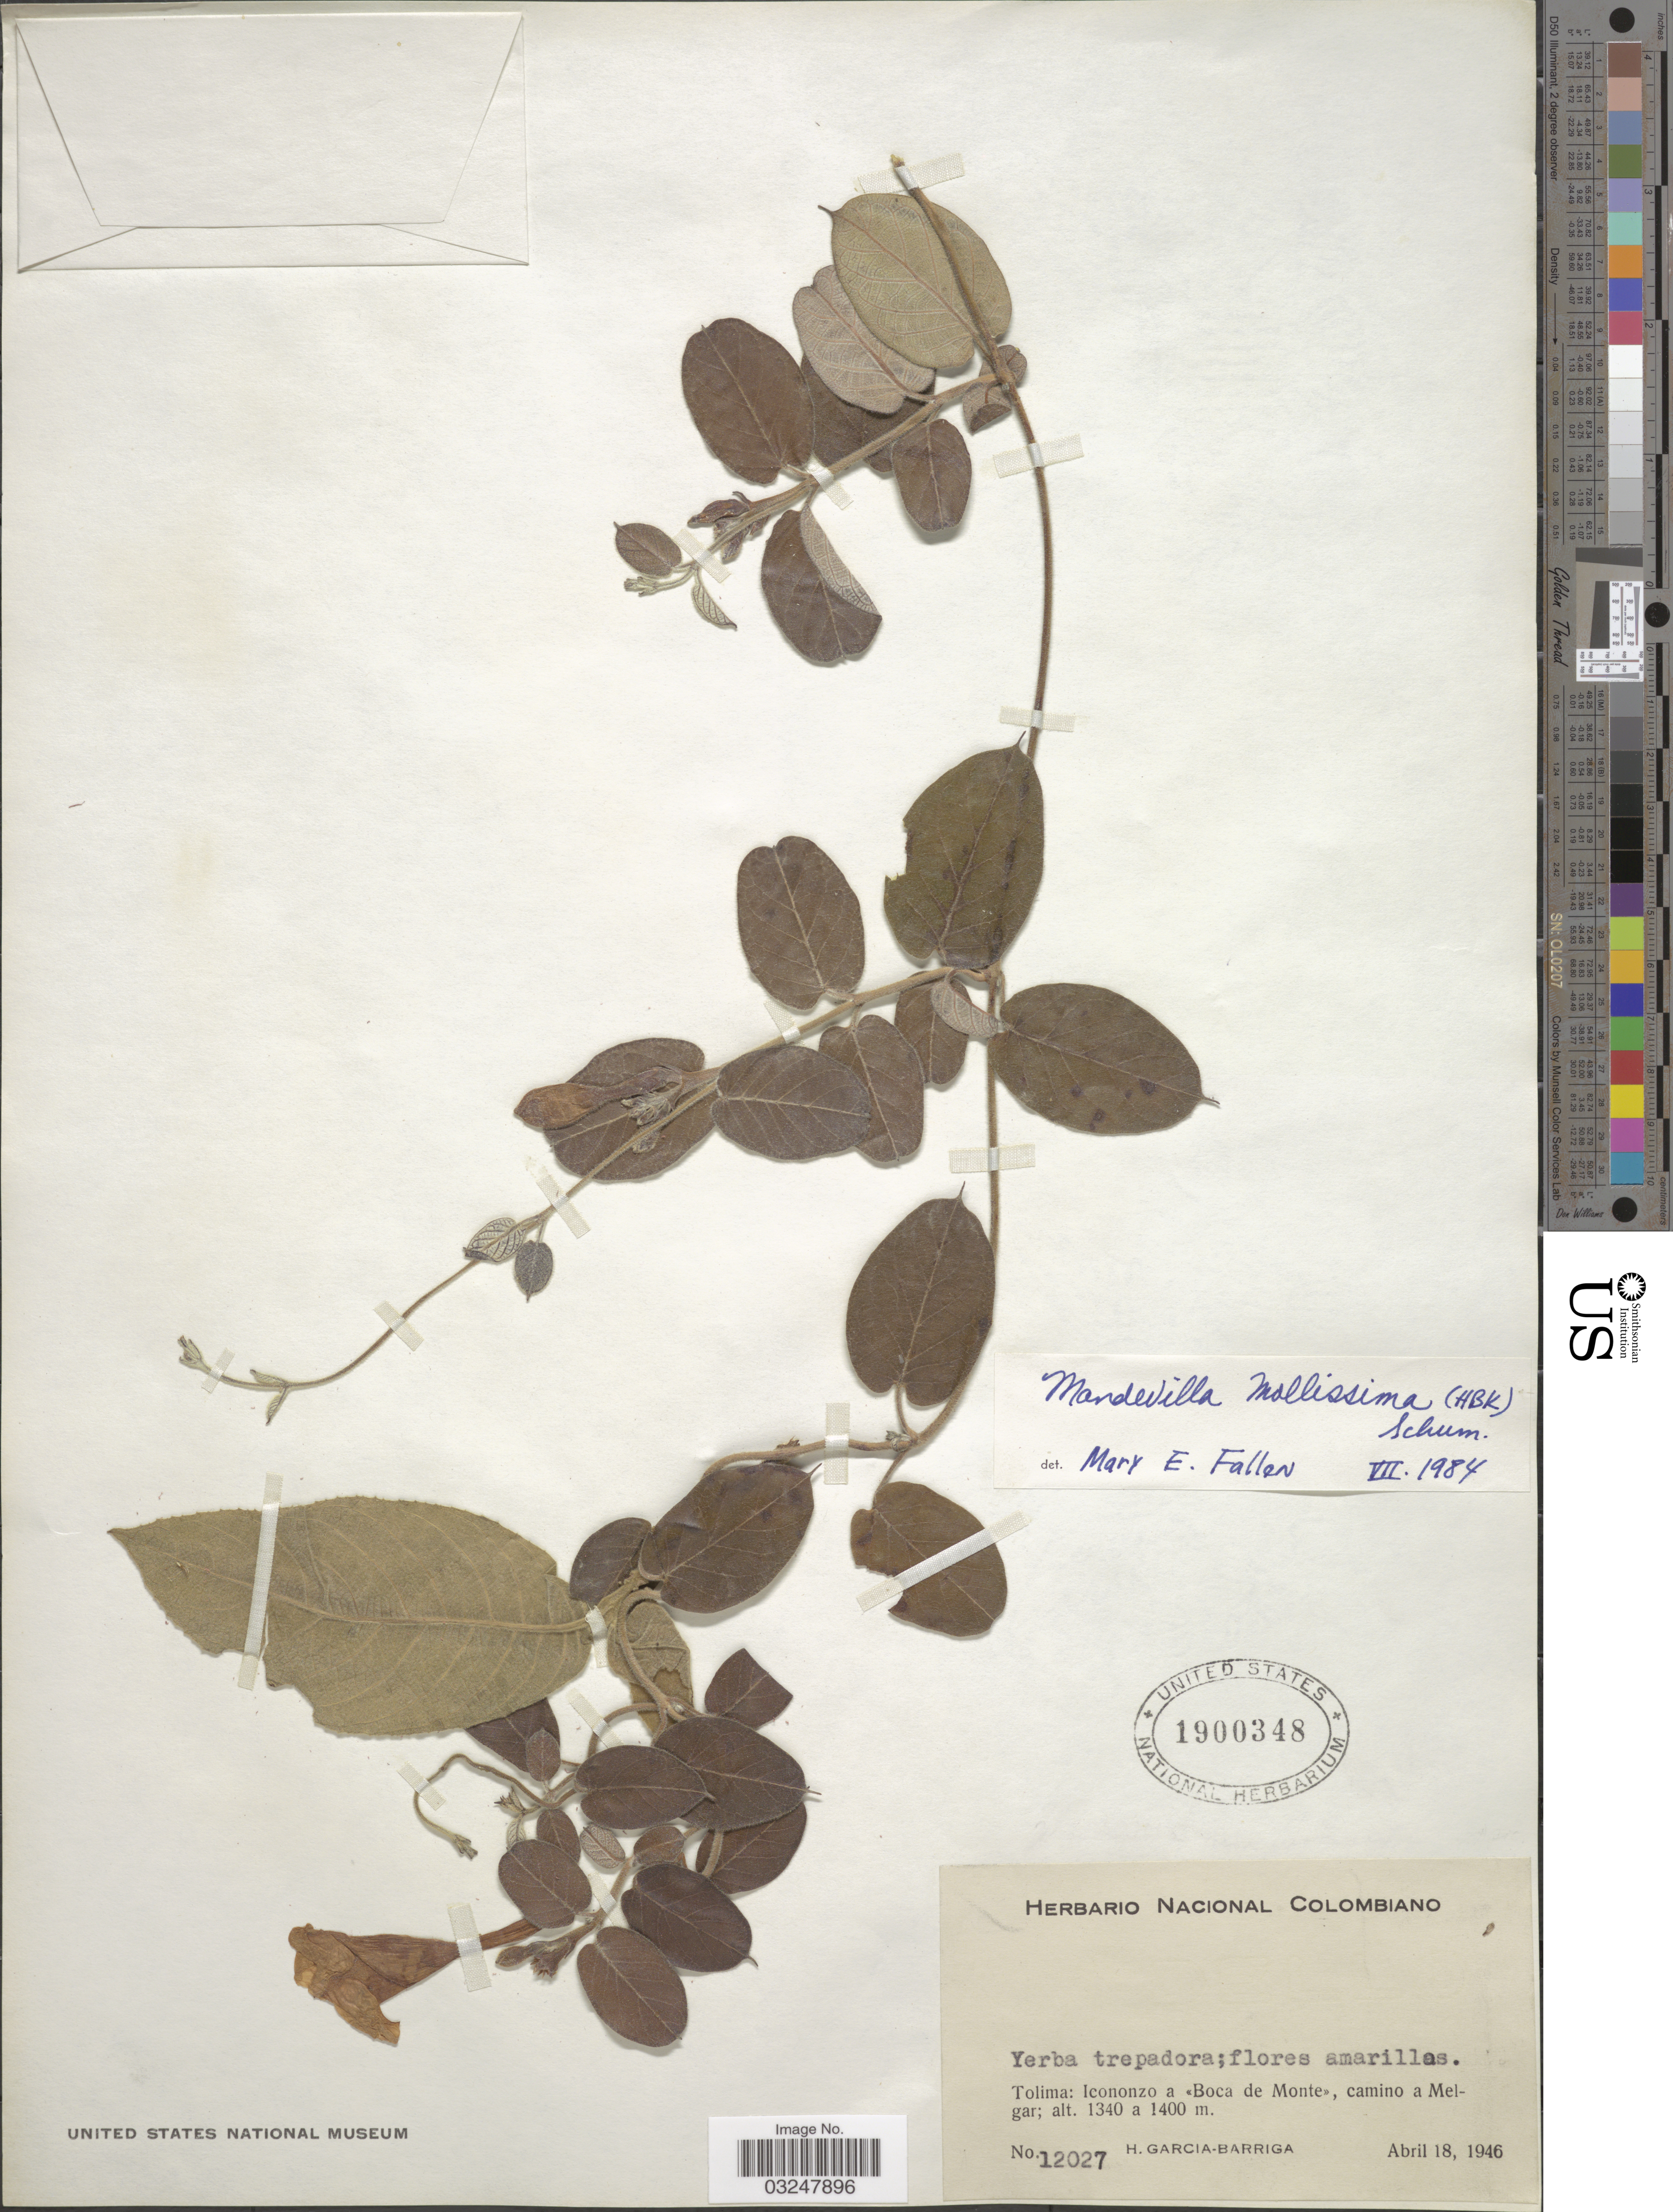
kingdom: Plantae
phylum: Tracheophyta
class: Magnoliopsida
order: Gentianales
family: Apocynaceae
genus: Mandevilla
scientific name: Mandevilla mollissima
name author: (Kunth) K. Schum.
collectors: H. García Barriga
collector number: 12027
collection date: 1946-04-18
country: Colombia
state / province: Tolima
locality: Tolima: Icononzo a «Boca de Monte», camino a Melgar.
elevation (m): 1340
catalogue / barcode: US 1900348